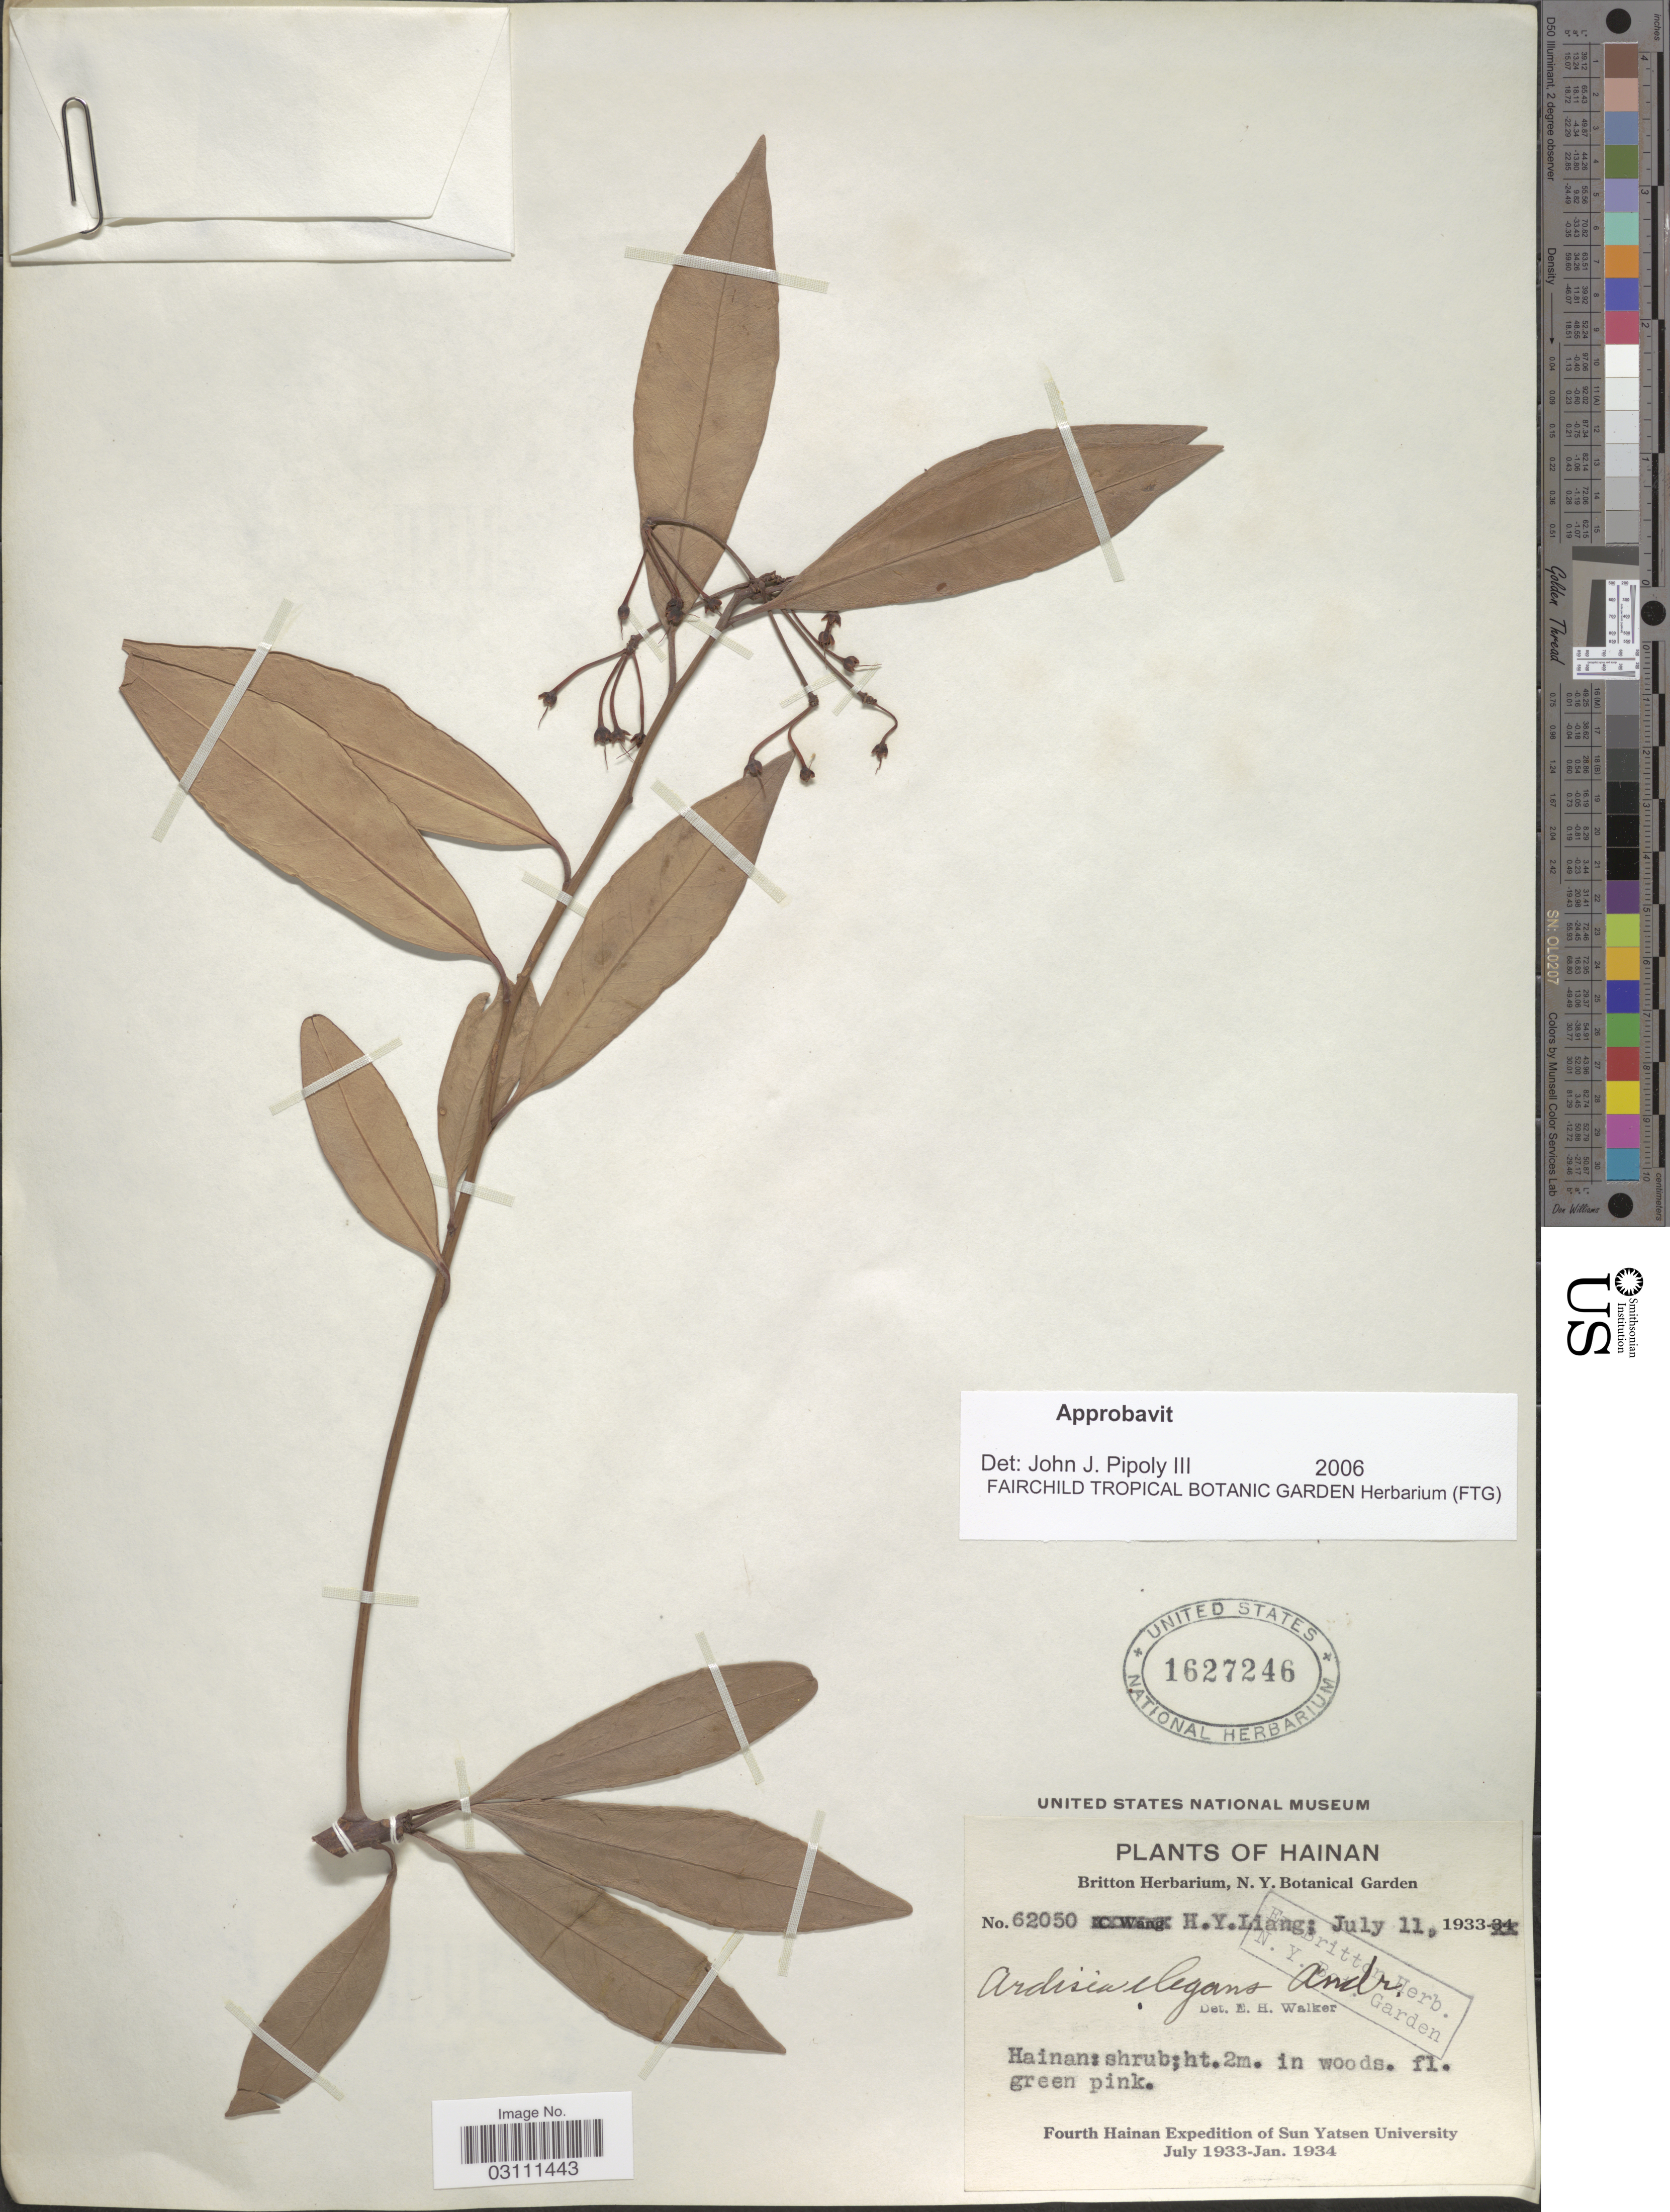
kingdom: Plantae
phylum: Tracheophyta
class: Magnoliopsida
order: Ericales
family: Primulaceae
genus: Ardisia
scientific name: Ardisia elegans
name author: Andrews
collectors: H. Y. Liang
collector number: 62050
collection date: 1933-07-11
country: China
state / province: Hainan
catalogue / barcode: US 1627246